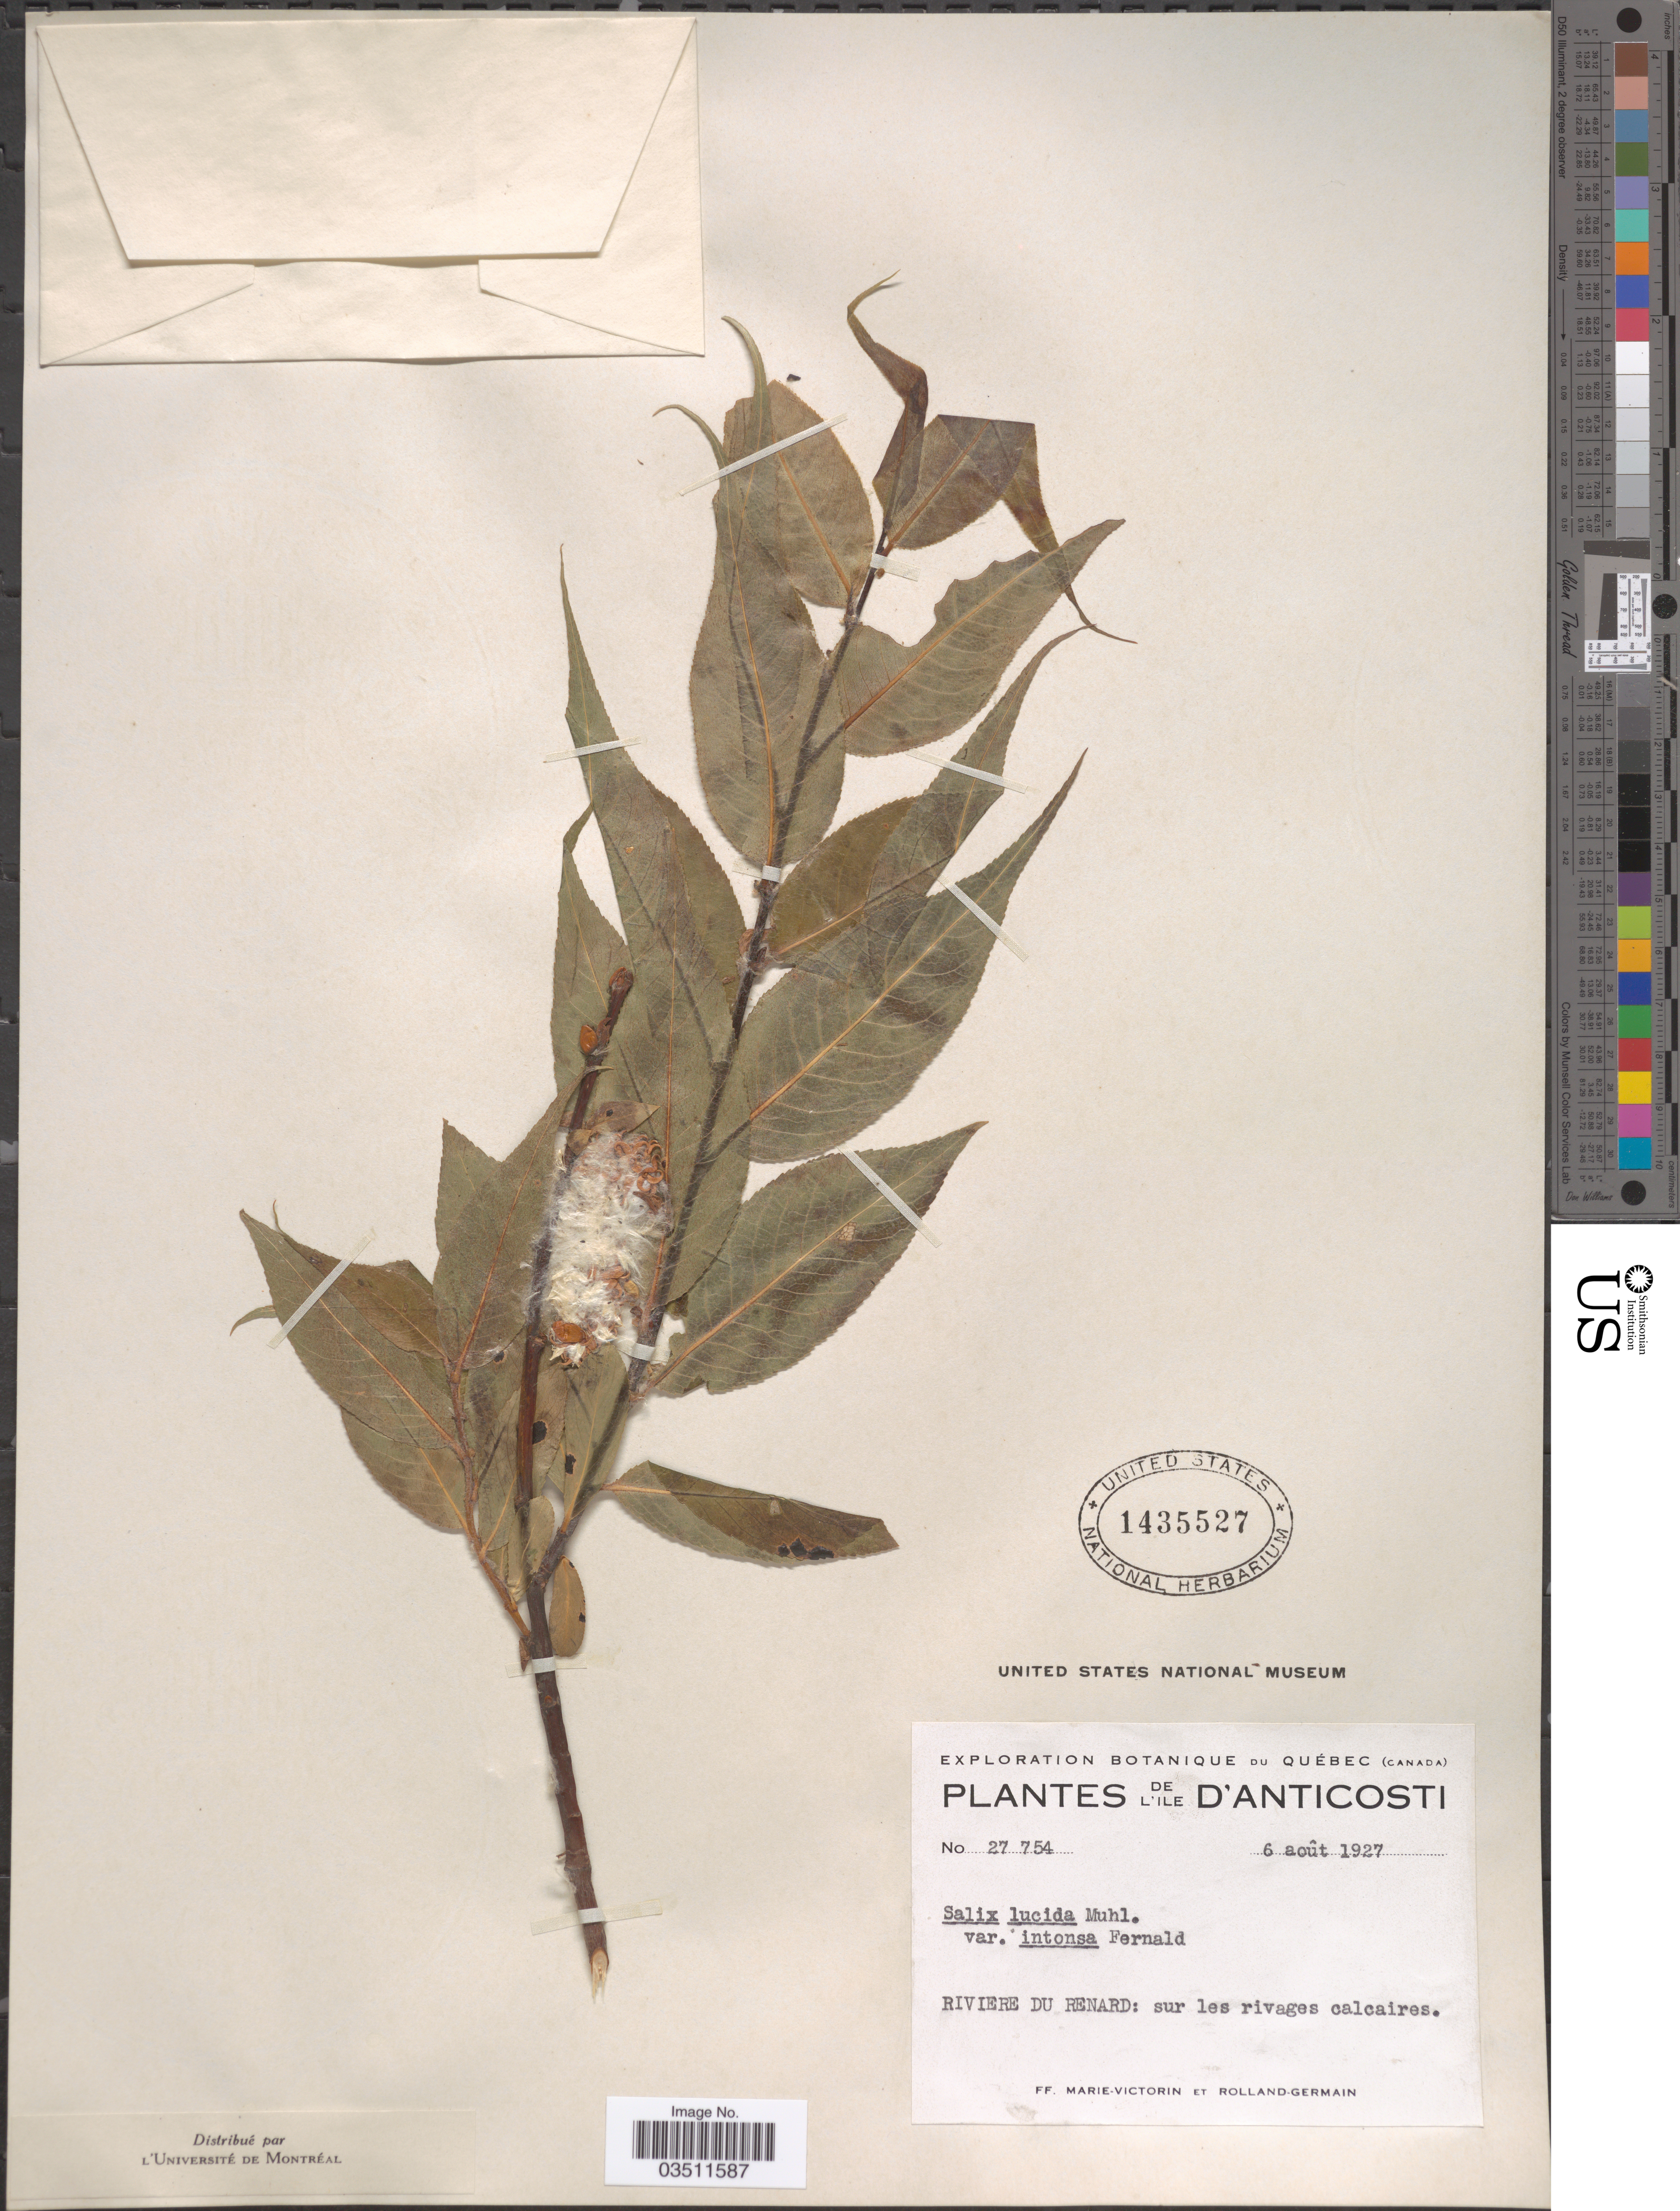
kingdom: Plantae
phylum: Tracheophyta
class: Magnoliopsida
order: Malpighiales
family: Salicaceae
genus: Salix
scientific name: Salix lucida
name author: Muhl.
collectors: F. Marie-Victorin & Rolland-Germain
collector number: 27754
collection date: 1927-08-06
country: Canada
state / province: Quebec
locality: Ile d'Anticosti. Riviere du Renard.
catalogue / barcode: US 1435527